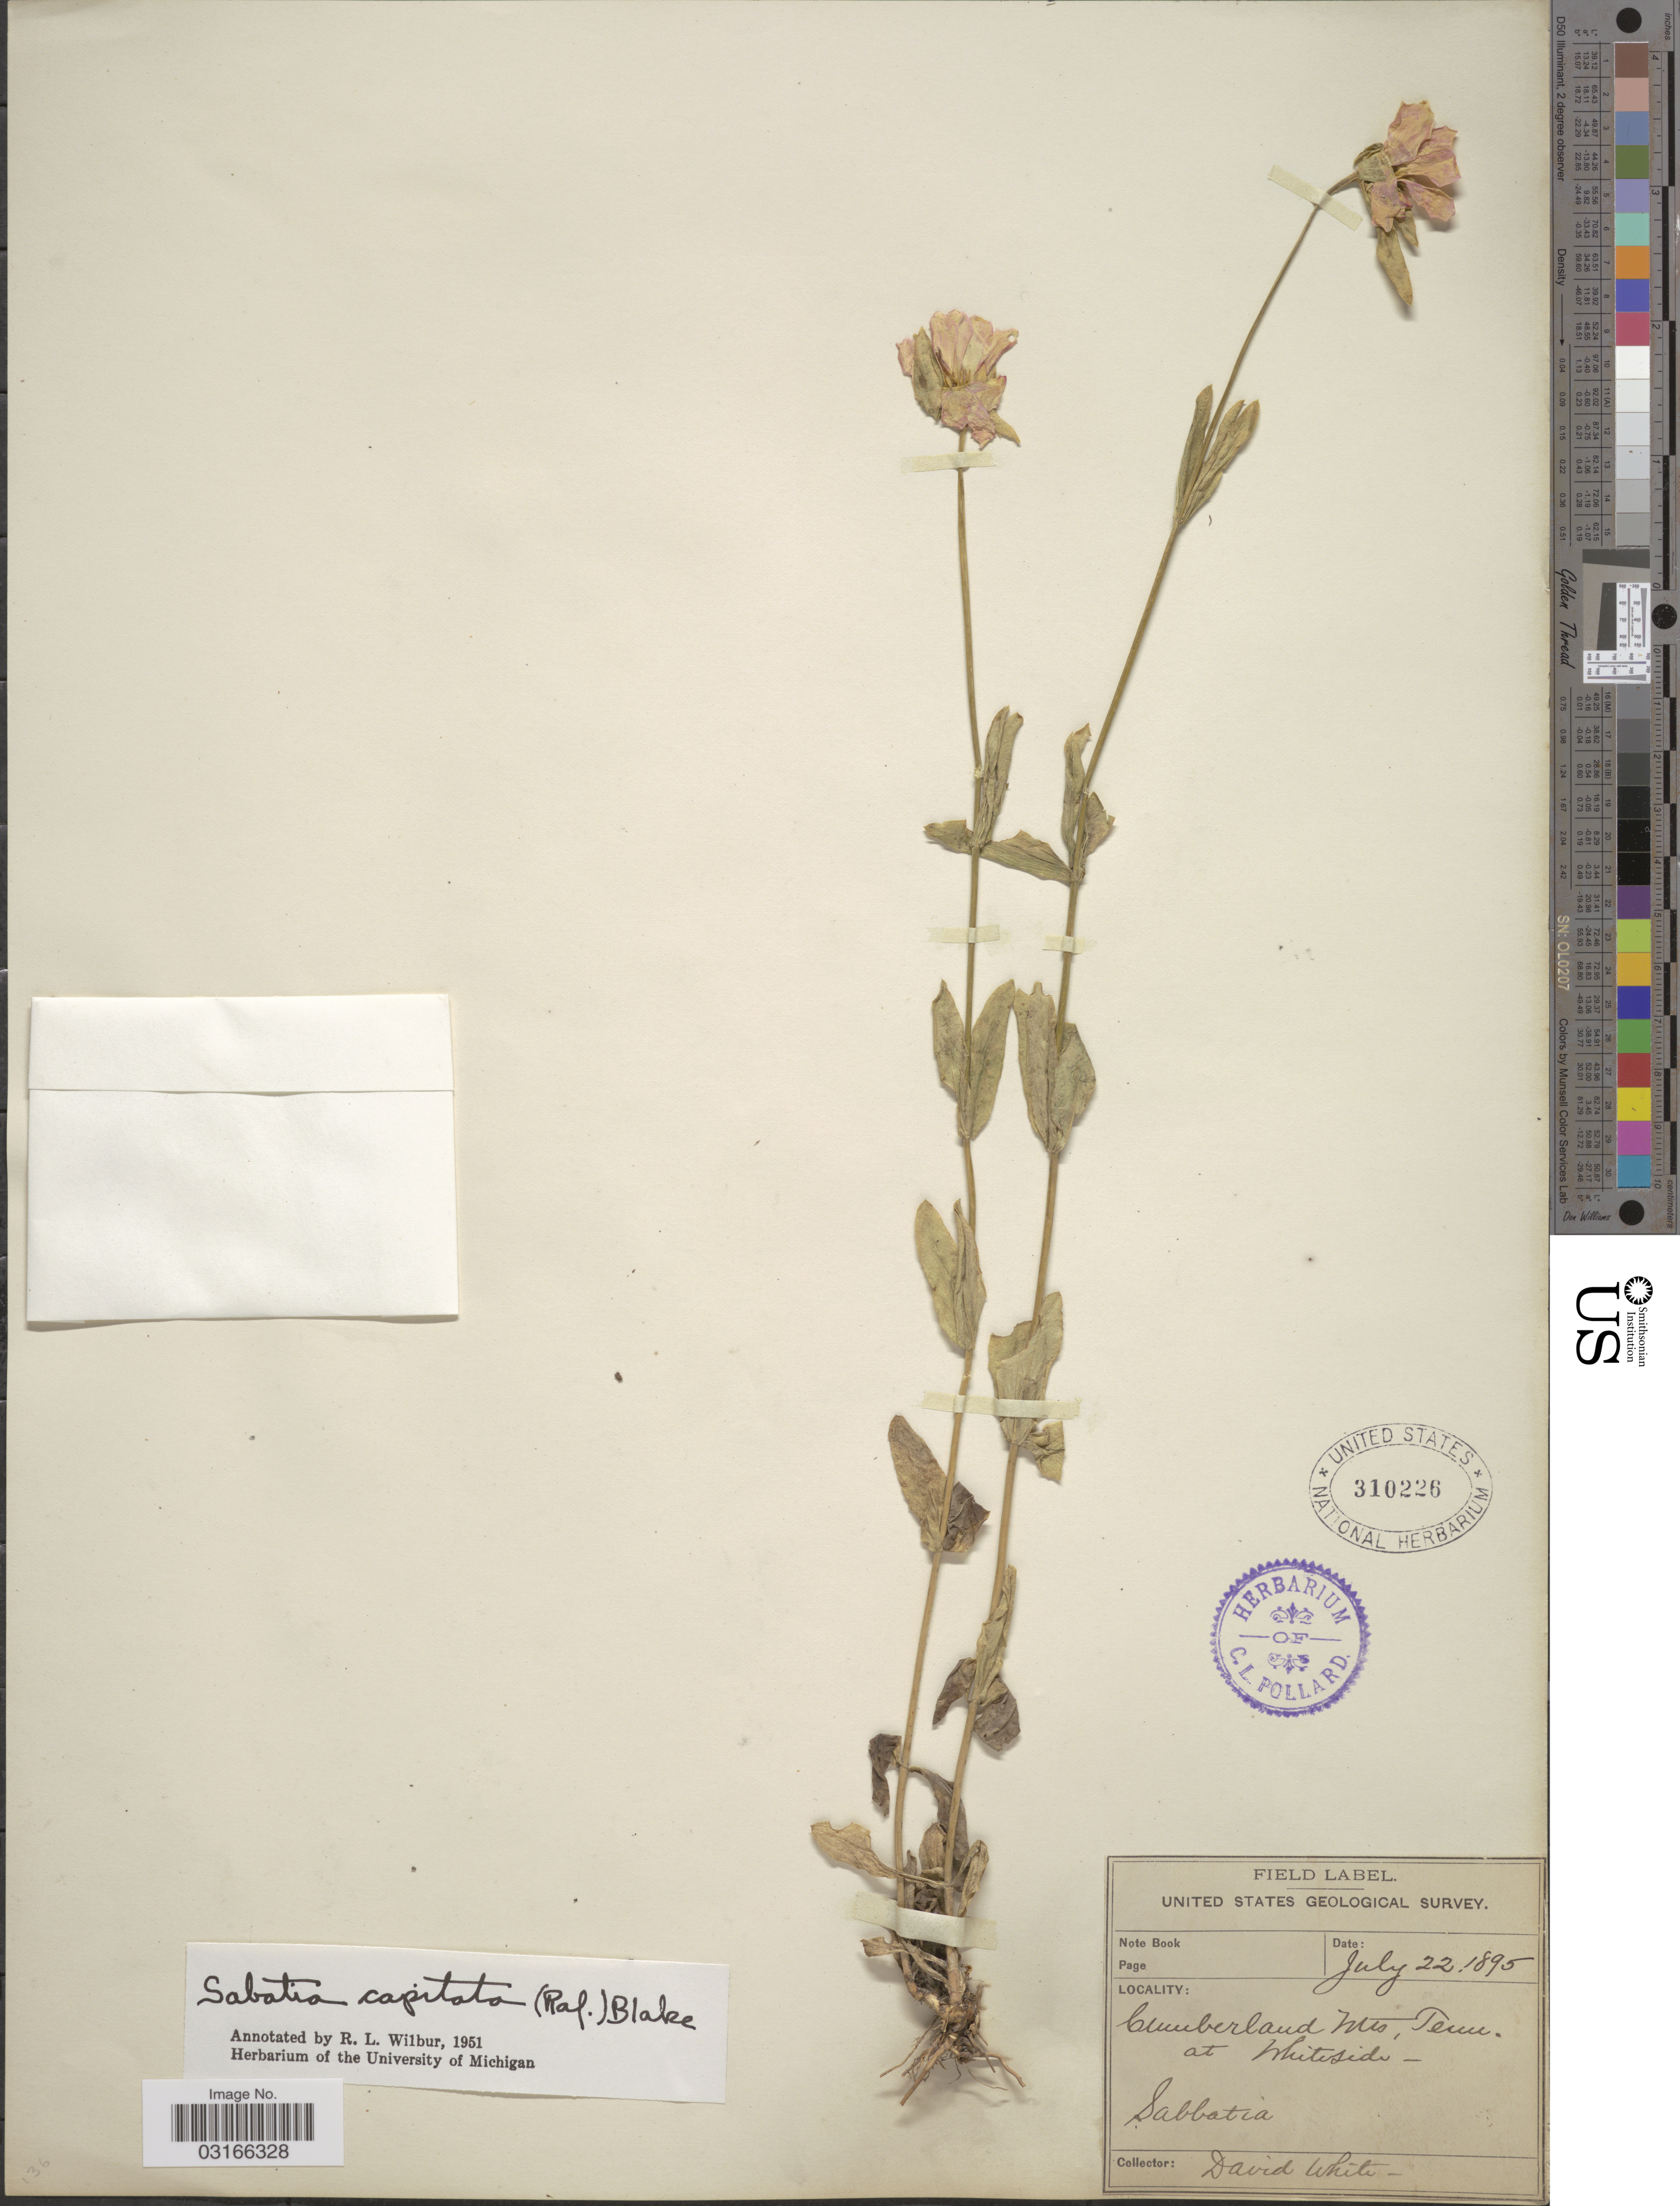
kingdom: Plantae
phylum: Tracheophyta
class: Magnoliopsida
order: Gentianales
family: Gentianaceae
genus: Sabatia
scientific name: Sabatia capitata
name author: (Raf.) S.F. Blake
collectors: D. White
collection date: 1895-07-22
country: United States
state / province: Tennessee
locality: Cumberland Mts., Tenn. at Whiteside.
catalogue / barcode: US 310226